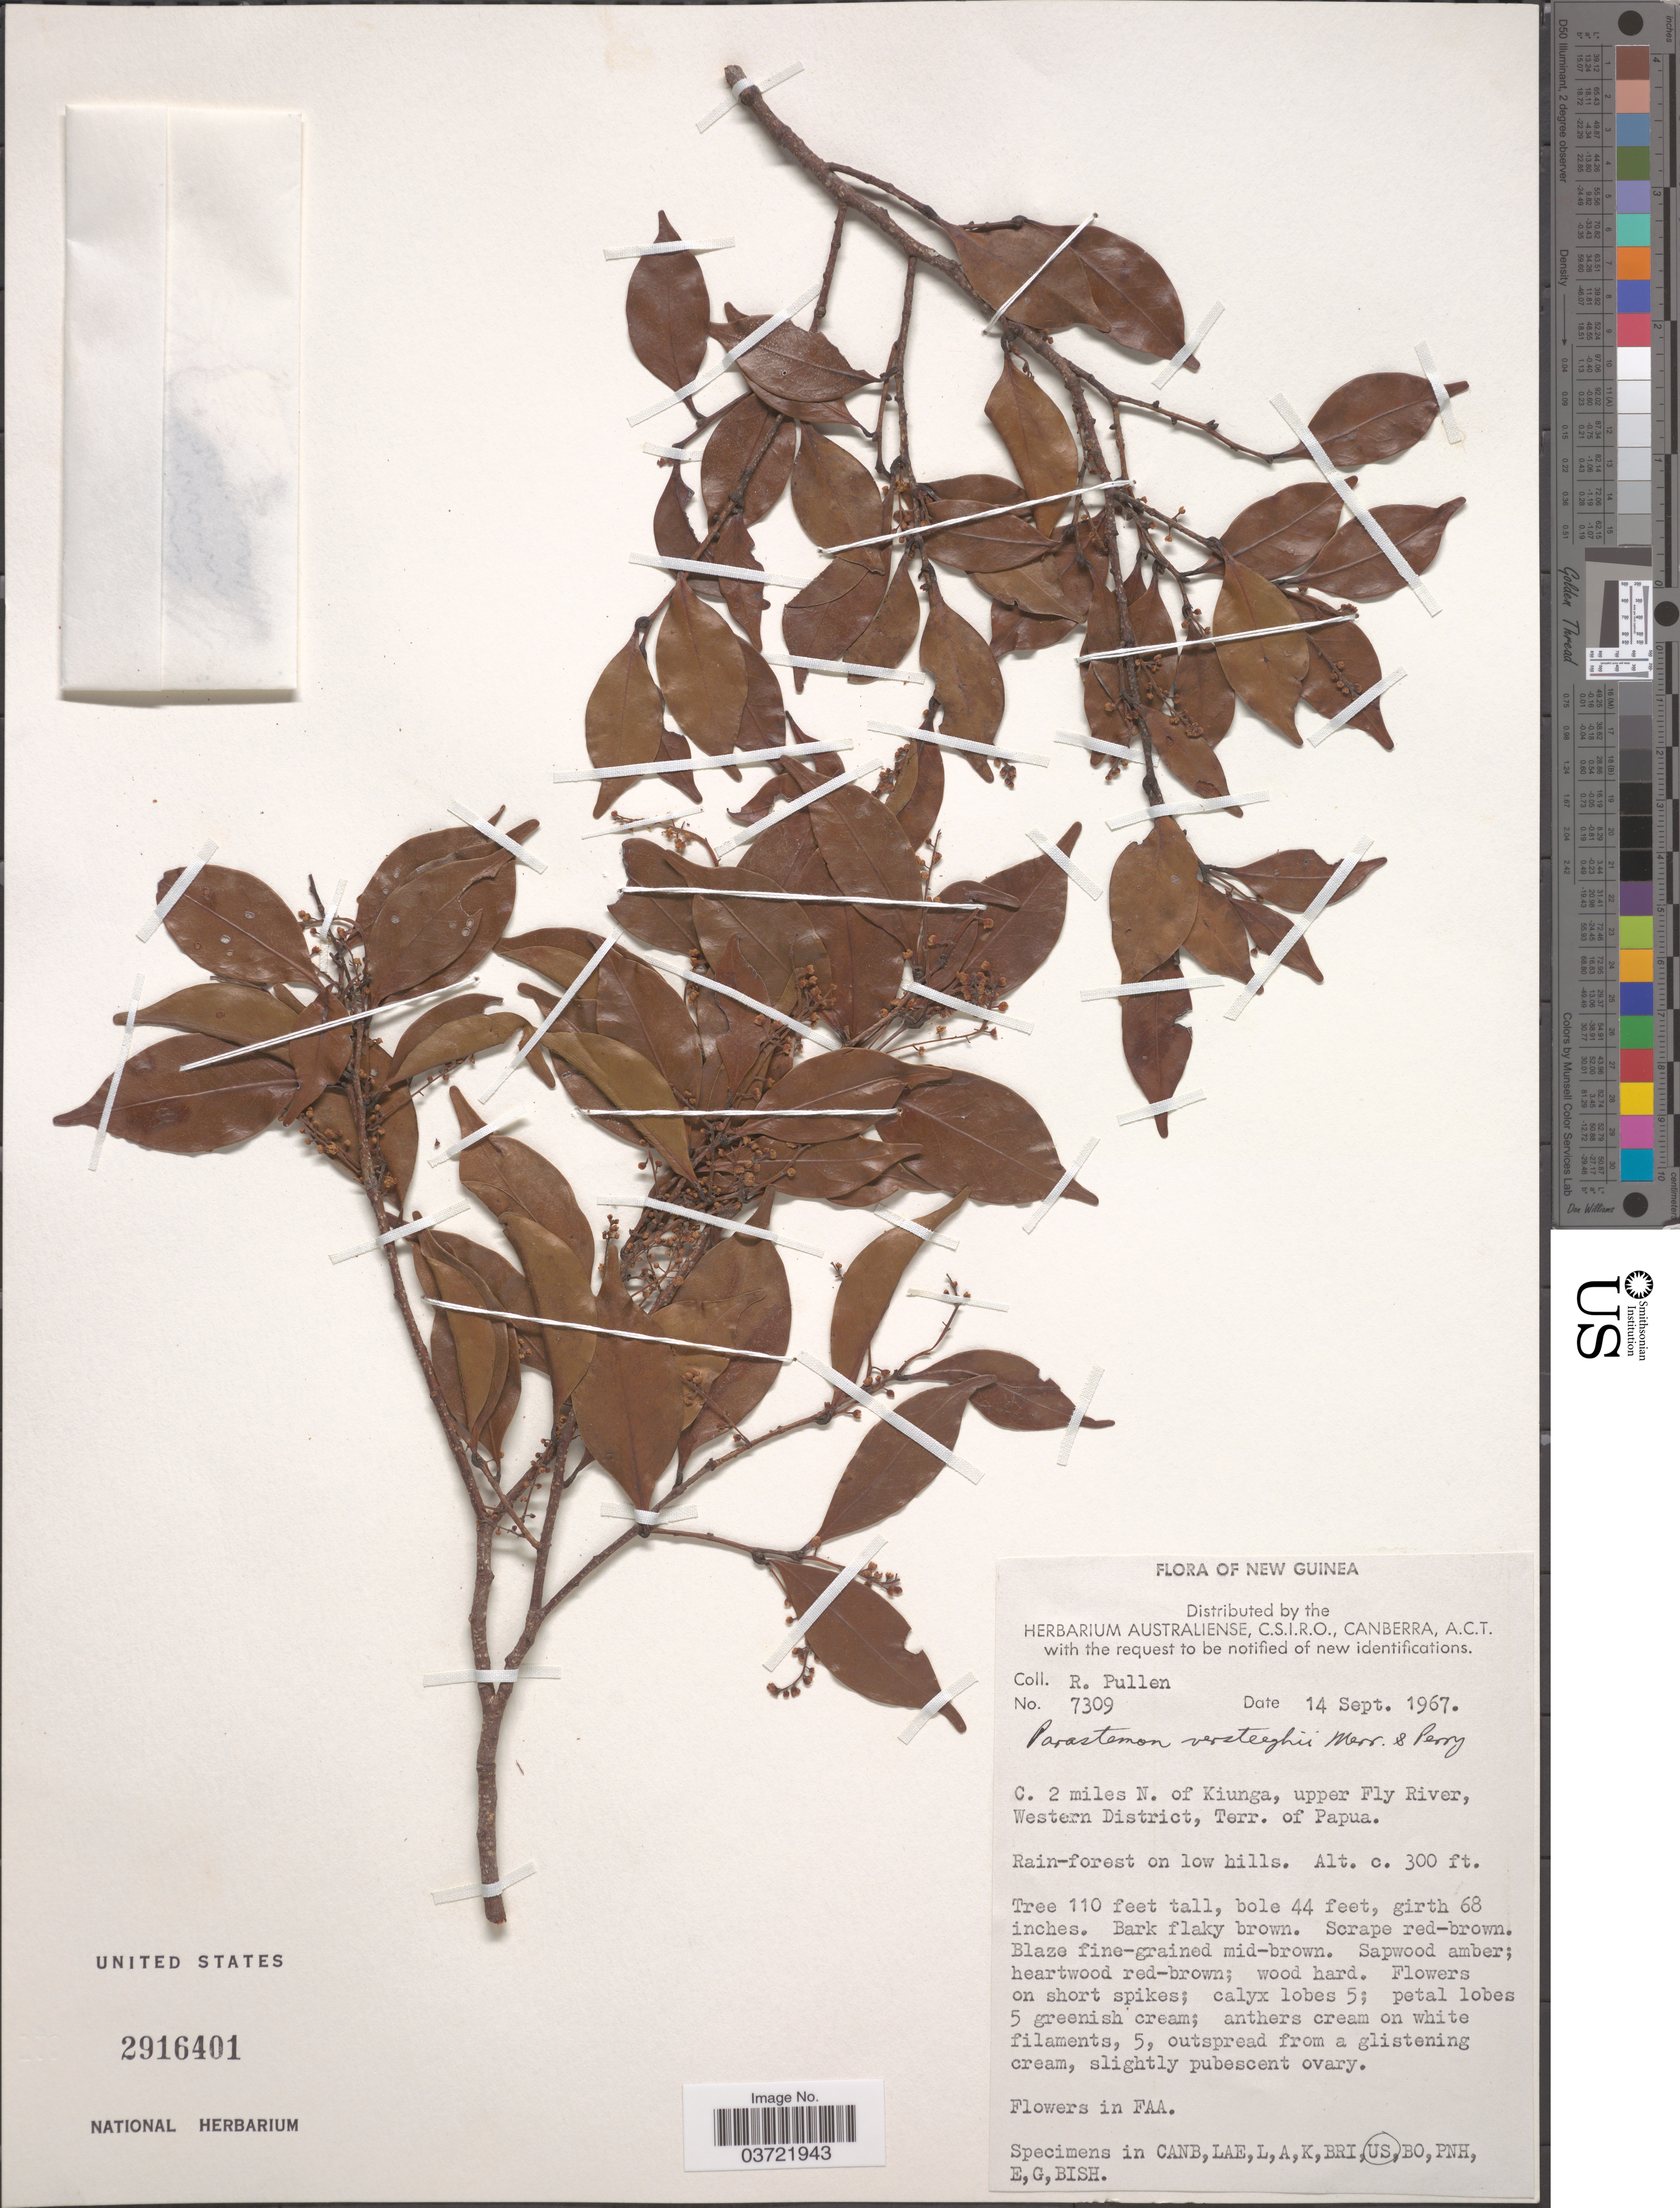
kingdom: Plantae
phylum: Tracheophyta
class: Magnoliopsida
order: Malpighiales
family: Chrysobalanaceae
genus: Parastemon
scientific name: Parastemon versteeghii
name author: Merr. & L.M. Perry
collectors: R. Pullen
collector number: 7309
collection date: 1967-09-14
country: Papua New Guinea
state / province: Manus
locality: New Guinea. C. 2 miles N. of Kiunga, upper Fly River, Western District, Terr. of Papua.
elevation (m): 91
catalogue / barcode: US 2916401